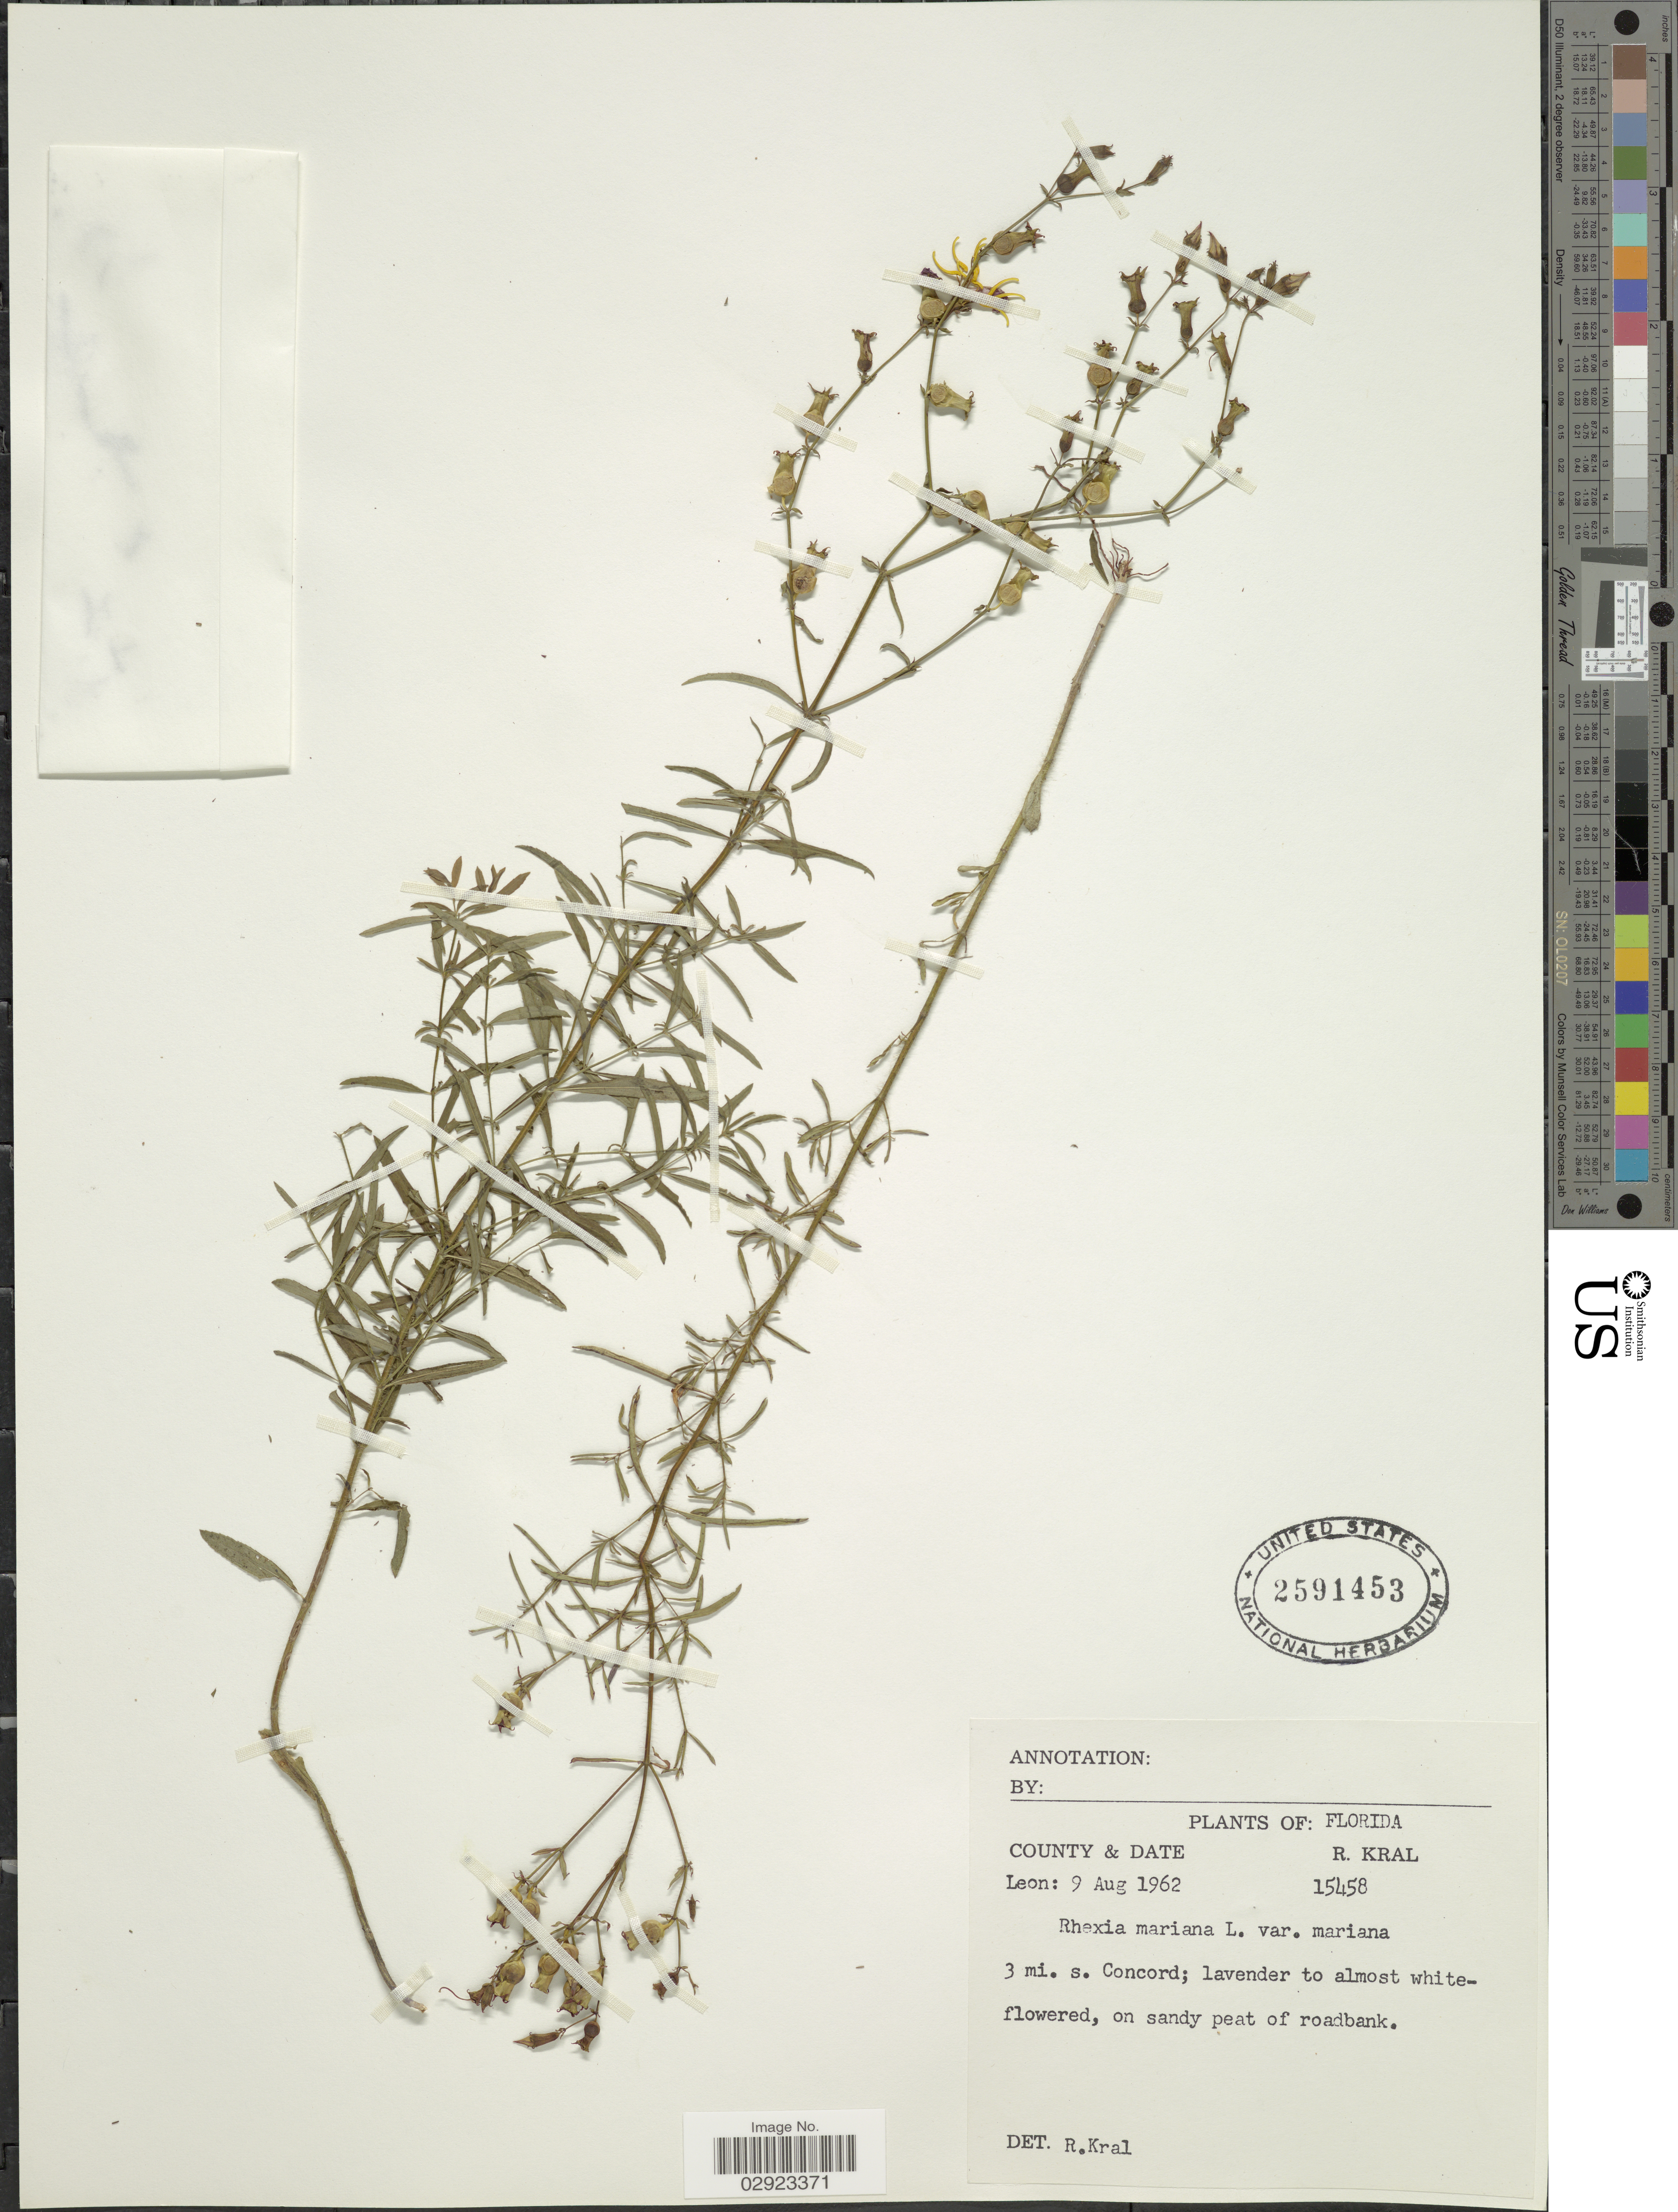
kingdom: Plantae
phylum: Tracheophyta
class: Magnoliopsida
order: Myrtales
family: Melastomataceae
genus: Rhexia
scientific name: Rhexia mariana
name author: L.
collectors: R. Kral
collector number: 15458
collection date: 1962-08-09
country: United States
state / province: Florida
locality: County Leon, 3 mi. s. Concord.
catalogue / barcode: US 2591453